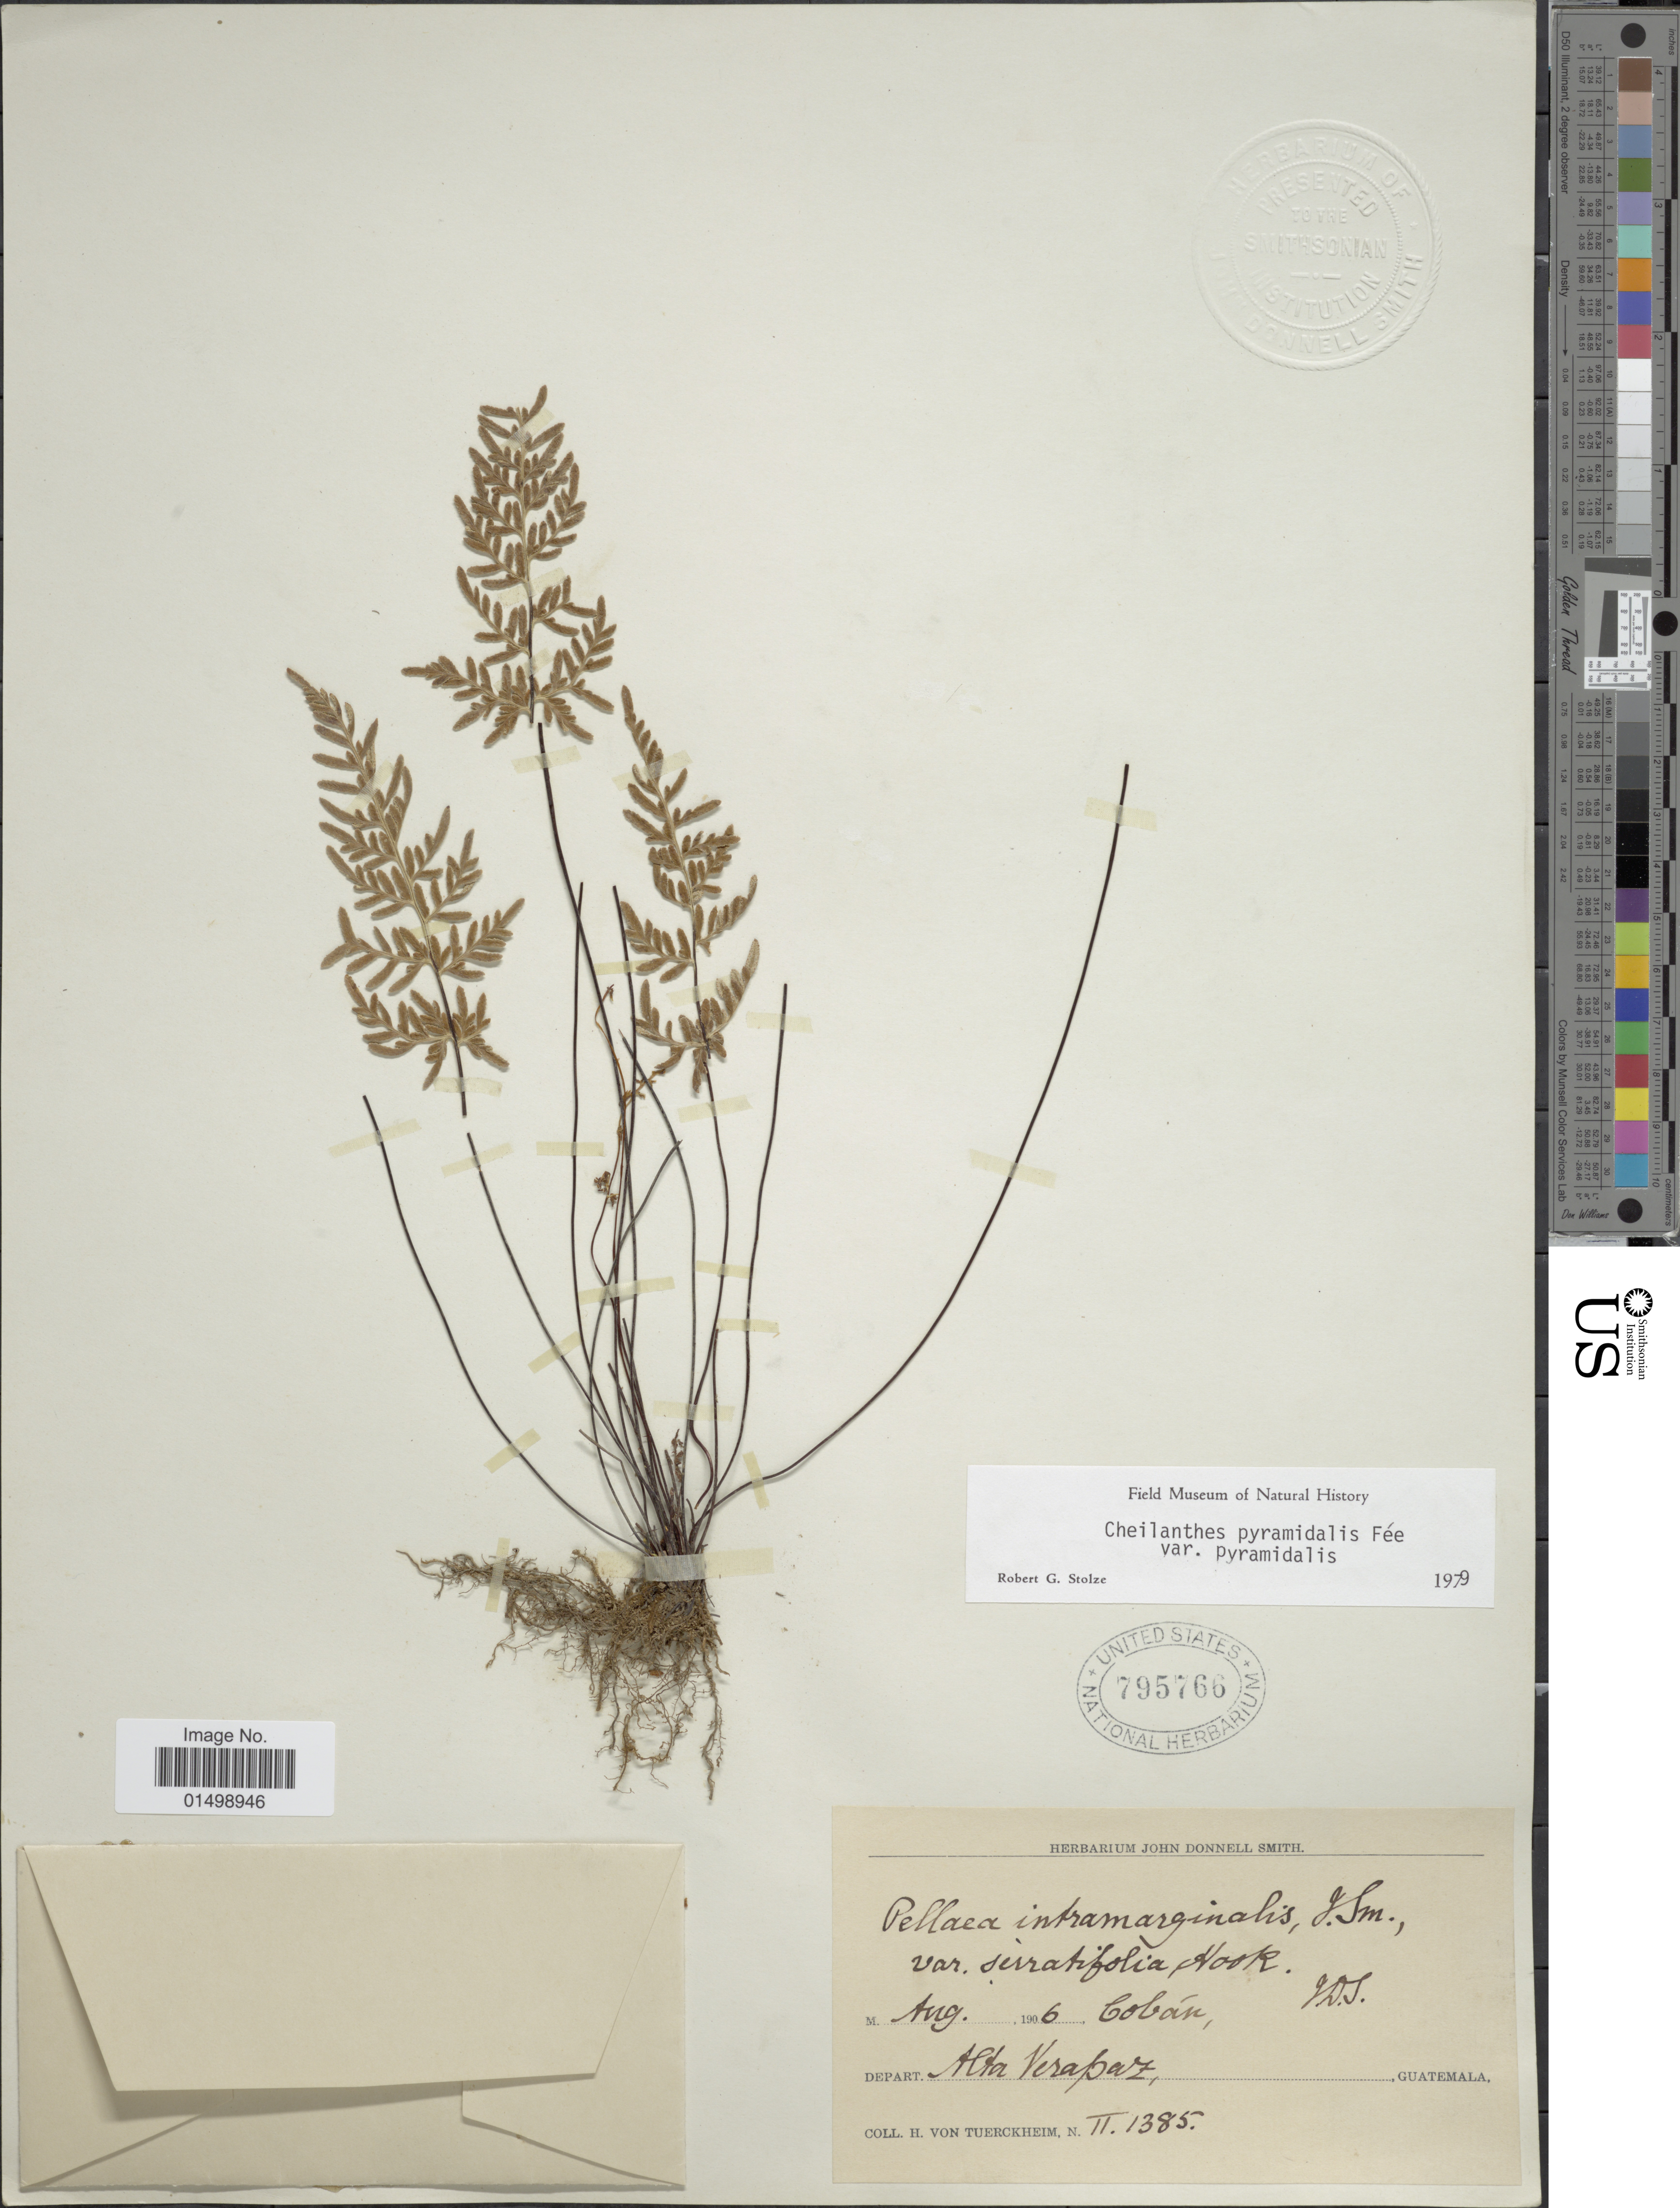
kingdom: Plantae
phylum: Tracheophyta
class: Polypodiopsida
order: Polypodiales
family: Pteridaceae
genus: Cheilanthes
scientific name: Cheilanthes pyramidalis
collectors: H. von Türckheim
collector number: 1385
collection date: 1906-08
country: Guatemala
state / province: Alta Verapaz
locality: Coban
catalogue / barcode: US 795766